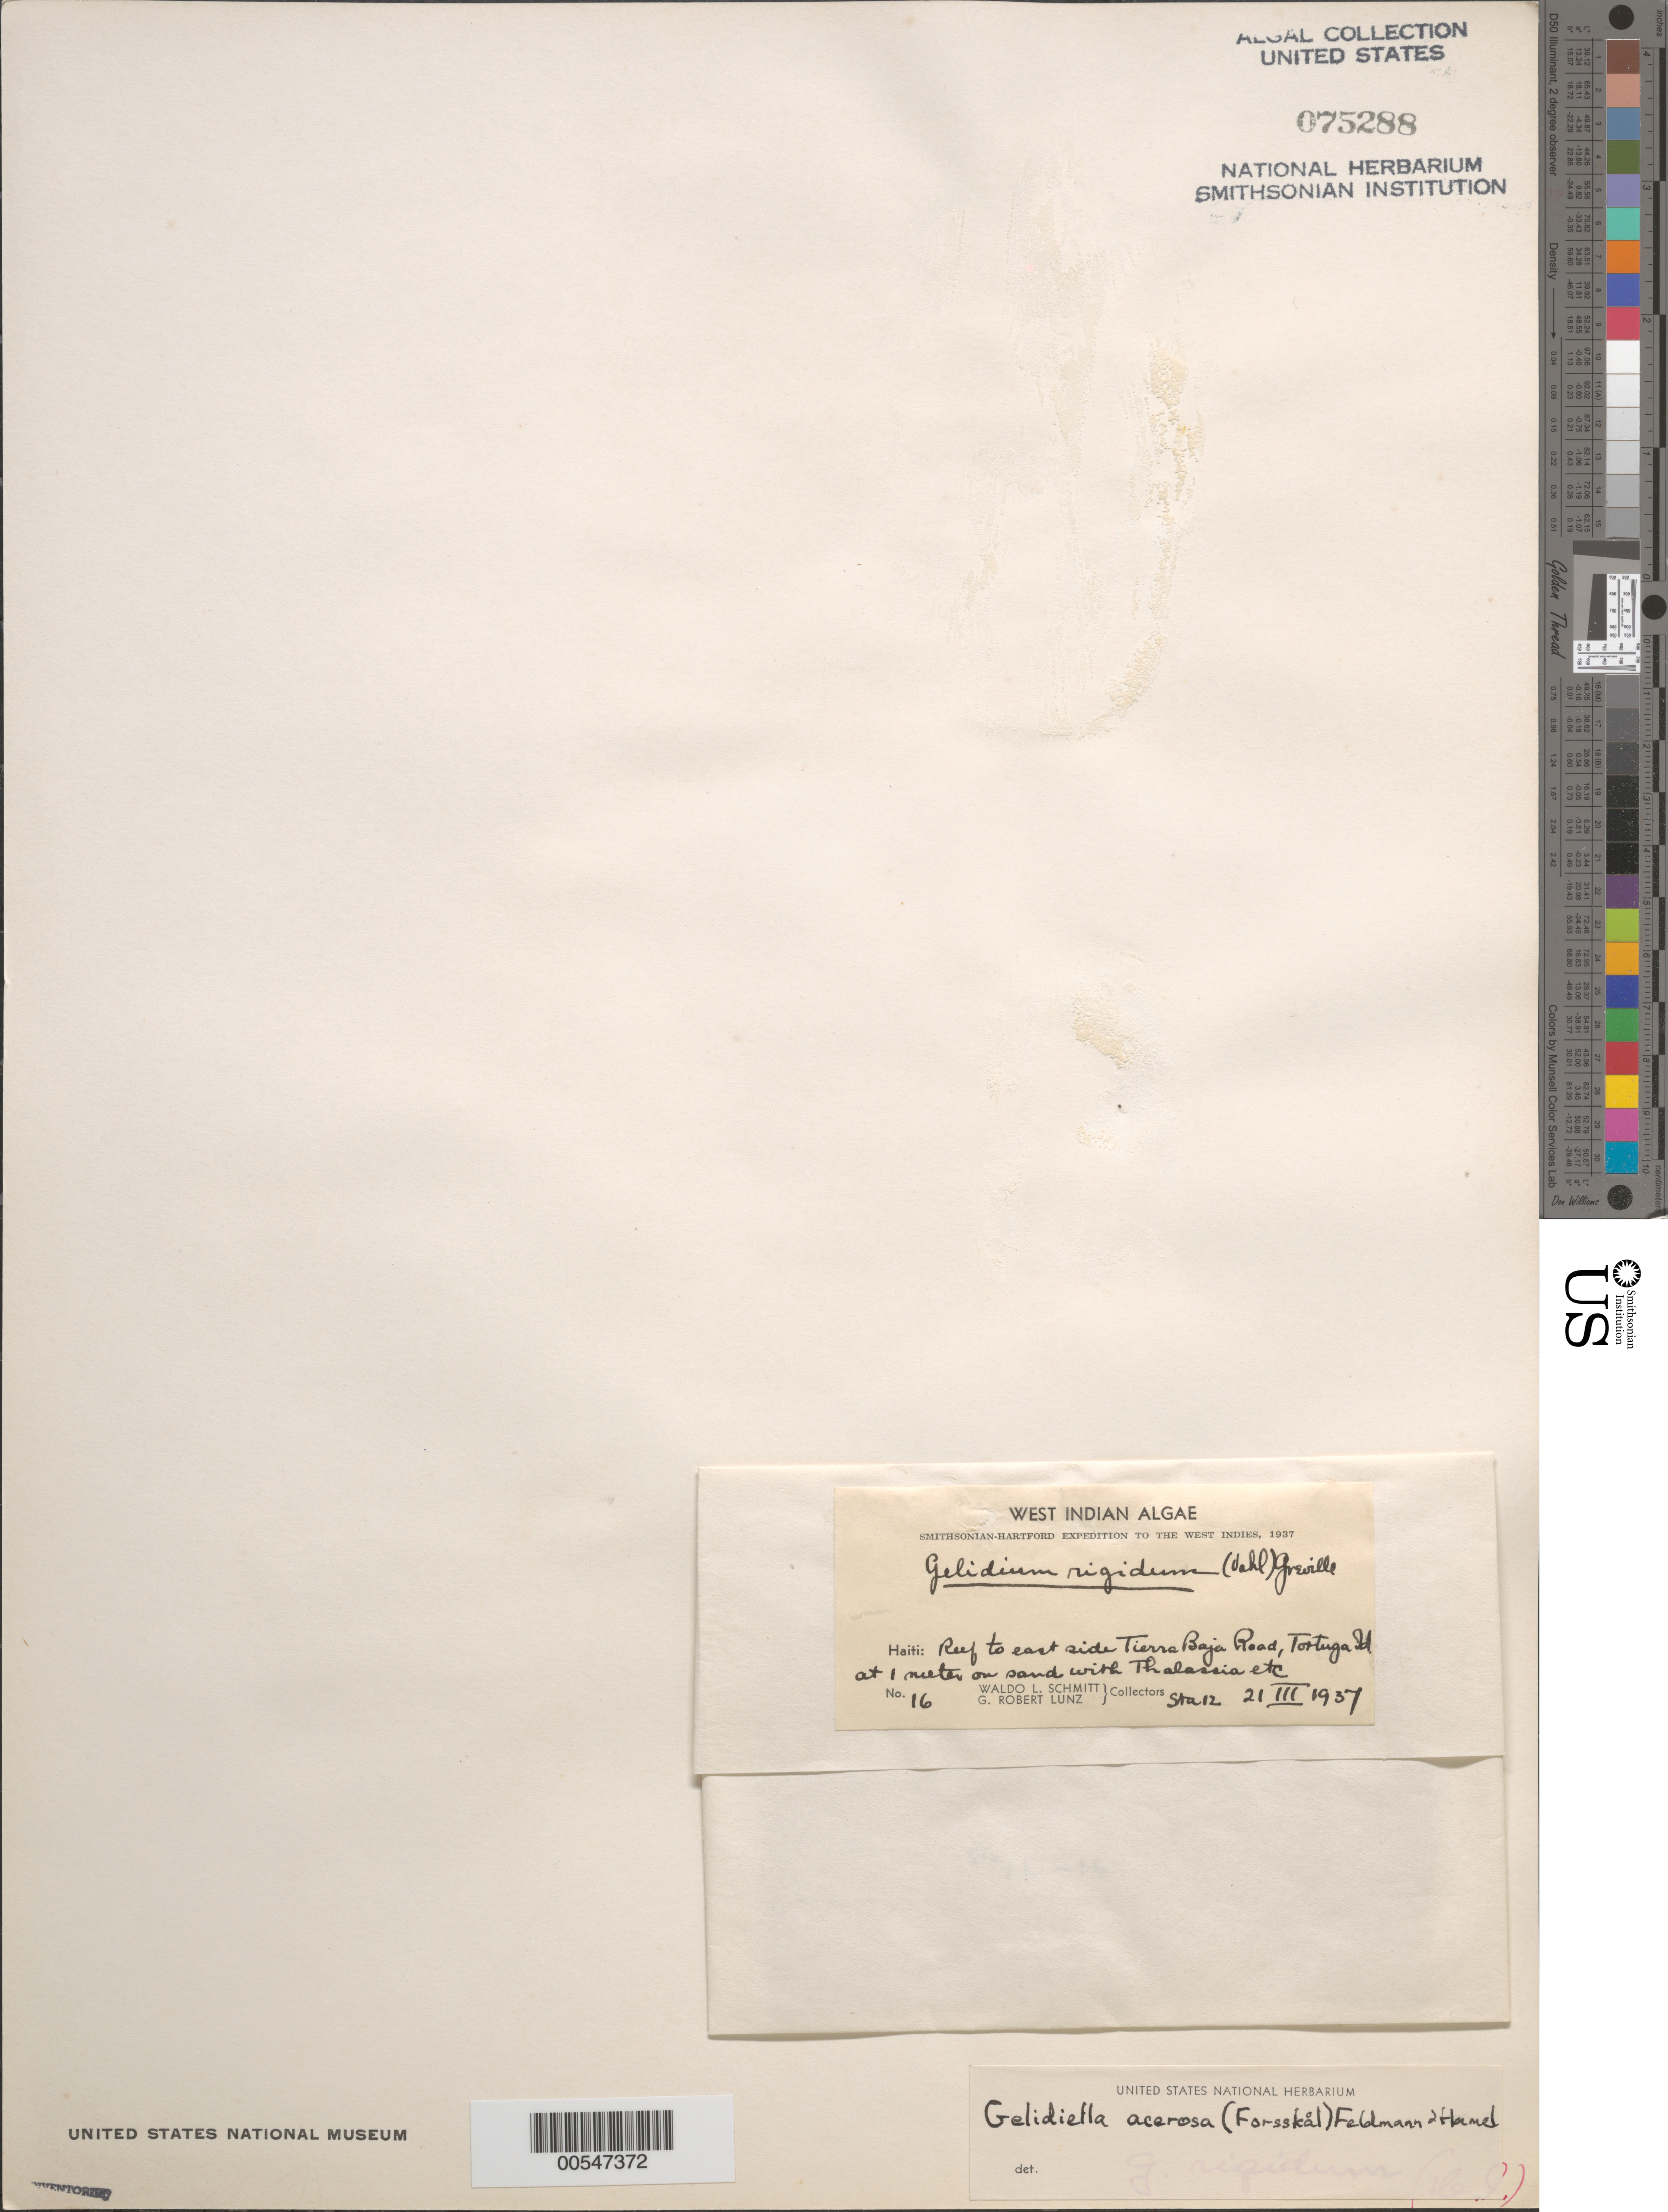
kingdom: Plantae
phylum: Rhodophyta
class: Florideophyceae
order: Gelidiales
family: Gelidiellaceae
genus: Gelidiella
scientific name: Gelidiella acerosa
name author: (Forssk.) Feldmann & G. Hamel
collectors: W. L. Schmitt & G. Lunz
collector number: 16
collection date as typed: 21 Mar 1937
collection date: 1937-03-21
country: Haiti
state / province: Nord-Ouest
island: Île de la Tortue (Tortuga Id)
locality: East of Tierra Baja Road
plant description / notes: Smithsonian-Hartford Expedition to the West Indies, 1937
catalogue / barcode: US 75288